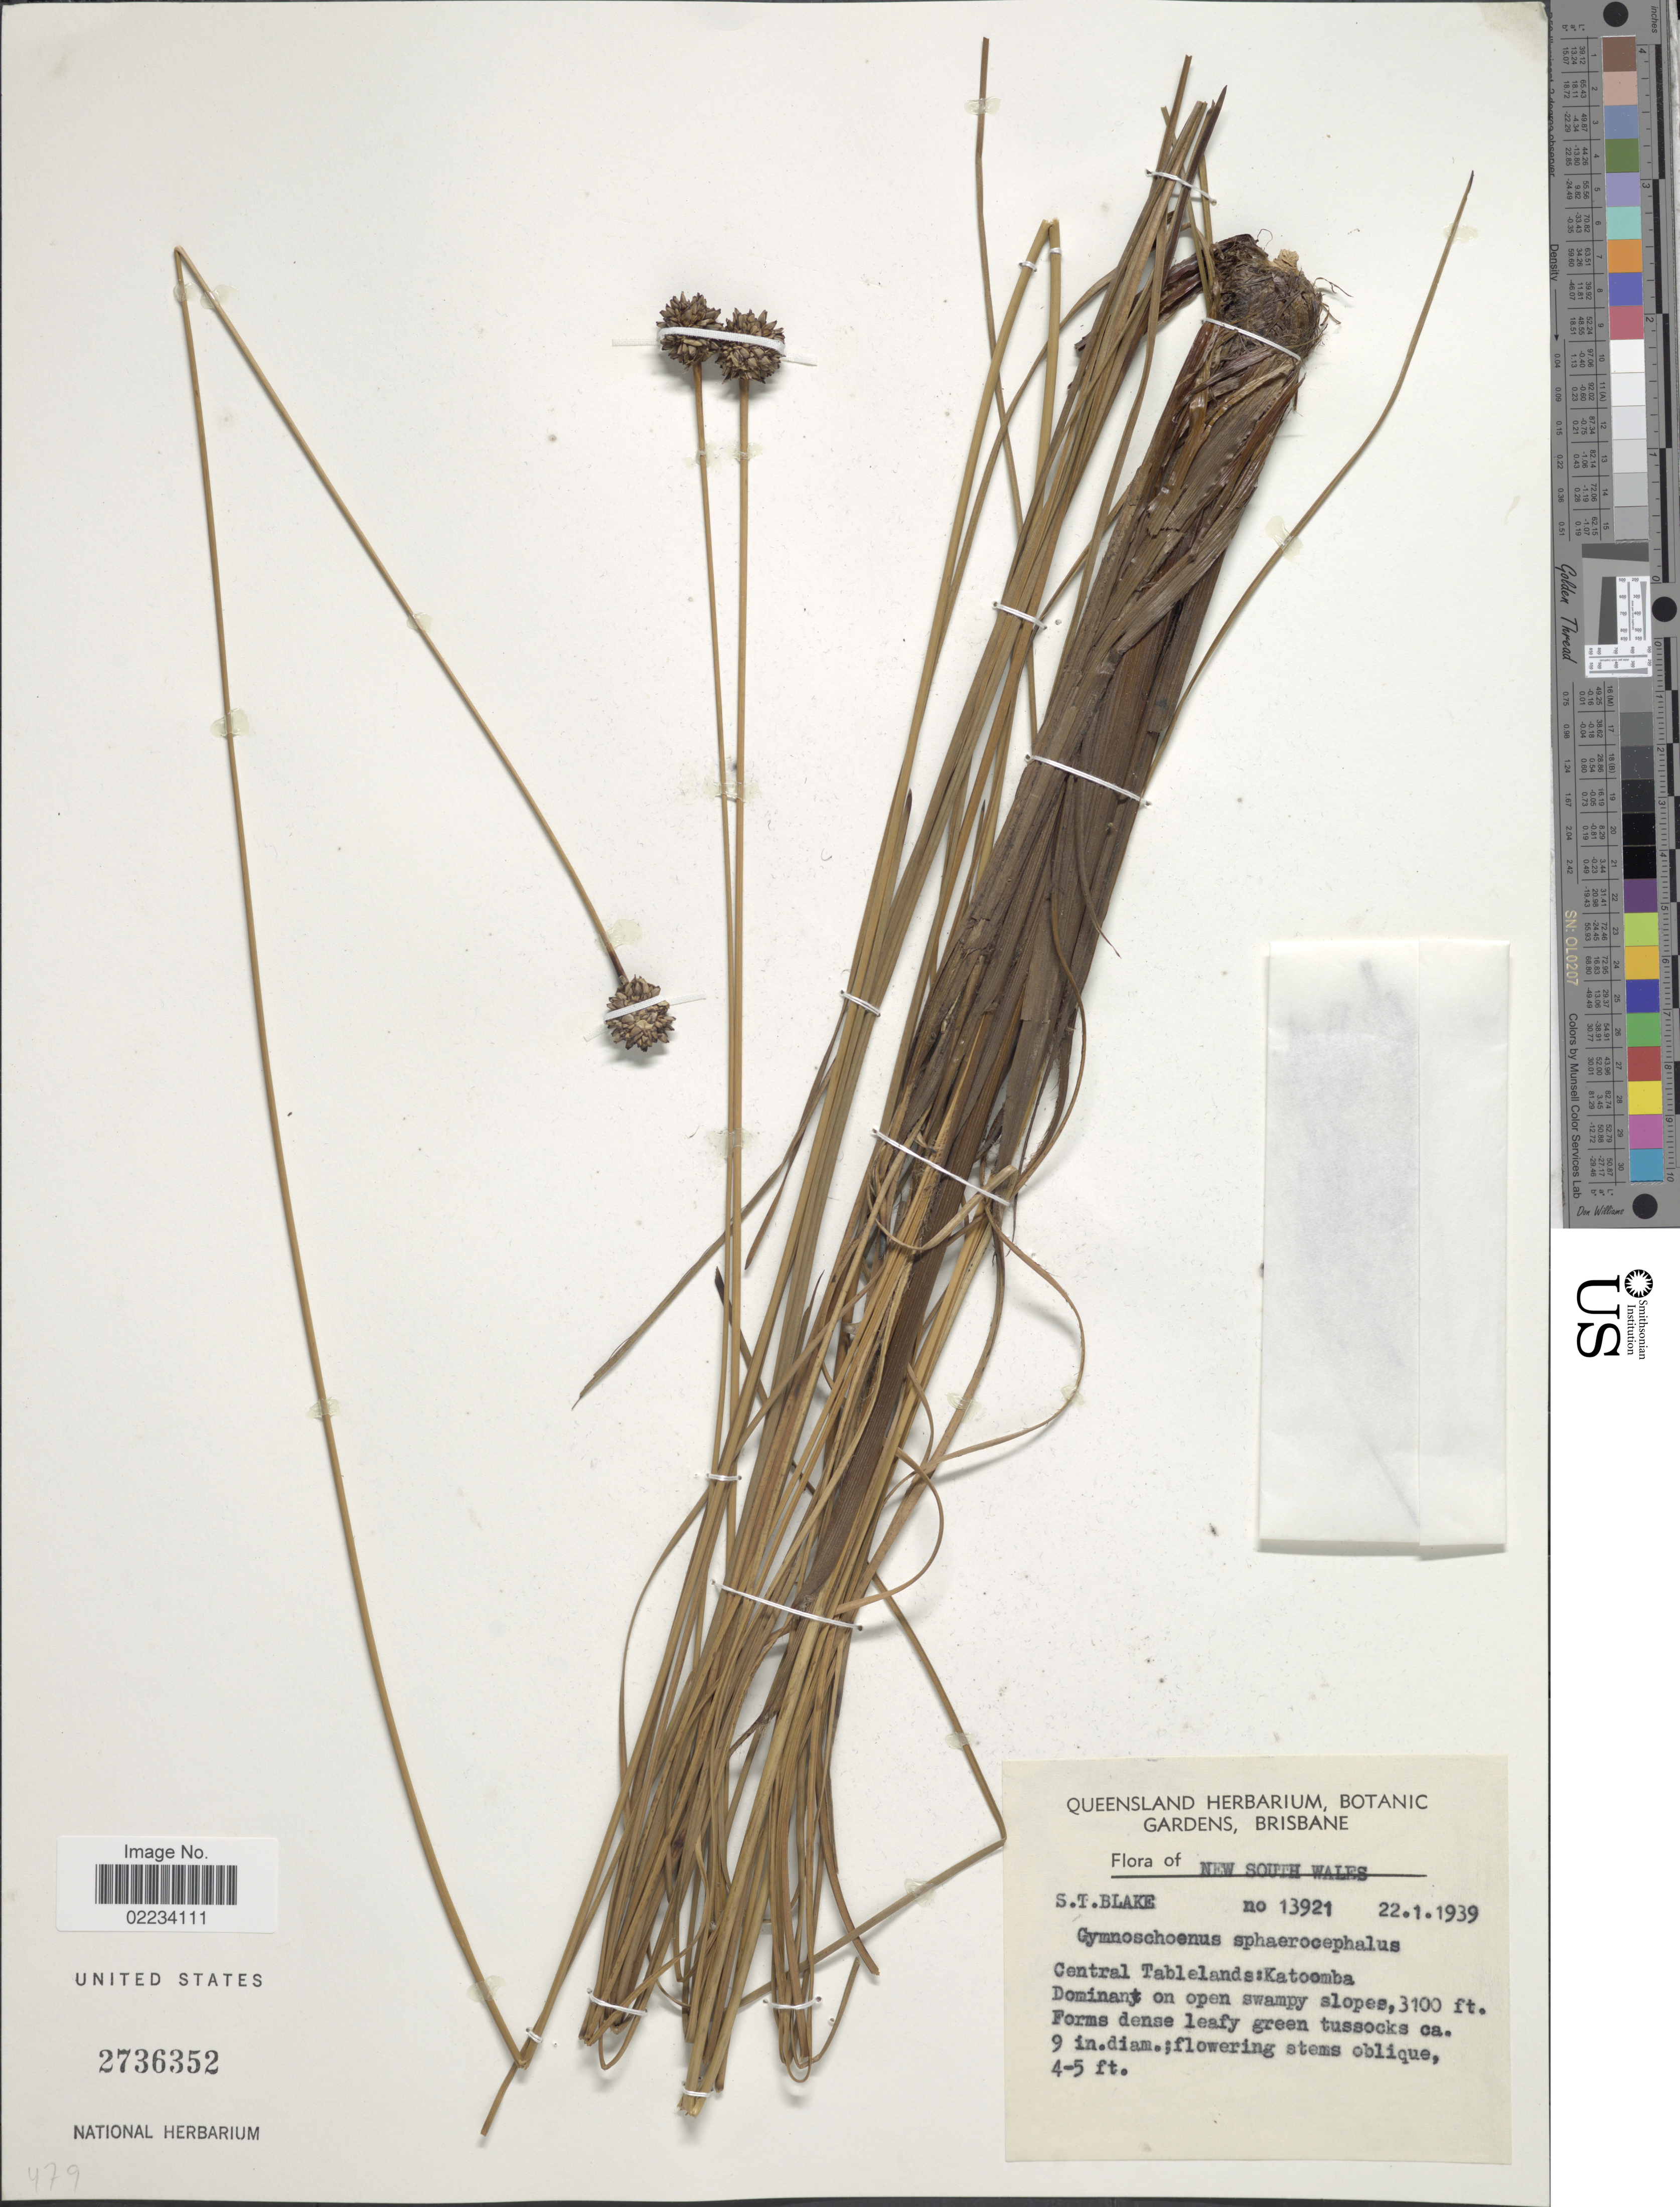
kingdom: Plantae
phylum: Tracheophyta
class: Liliopsida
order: Poales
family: Cyperaceae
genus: Gymnoschoenus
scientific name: Gymnoschoenus sphaerocephalus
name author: (R. Br.) Hook. f.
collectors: S. T. Blake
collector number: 13921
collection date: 1939-01-22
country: Australia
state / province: New South Wales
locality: Central Tablelands: Katoomba, Dominant on open swampy slopes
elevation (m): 945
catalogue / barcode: US 2736352